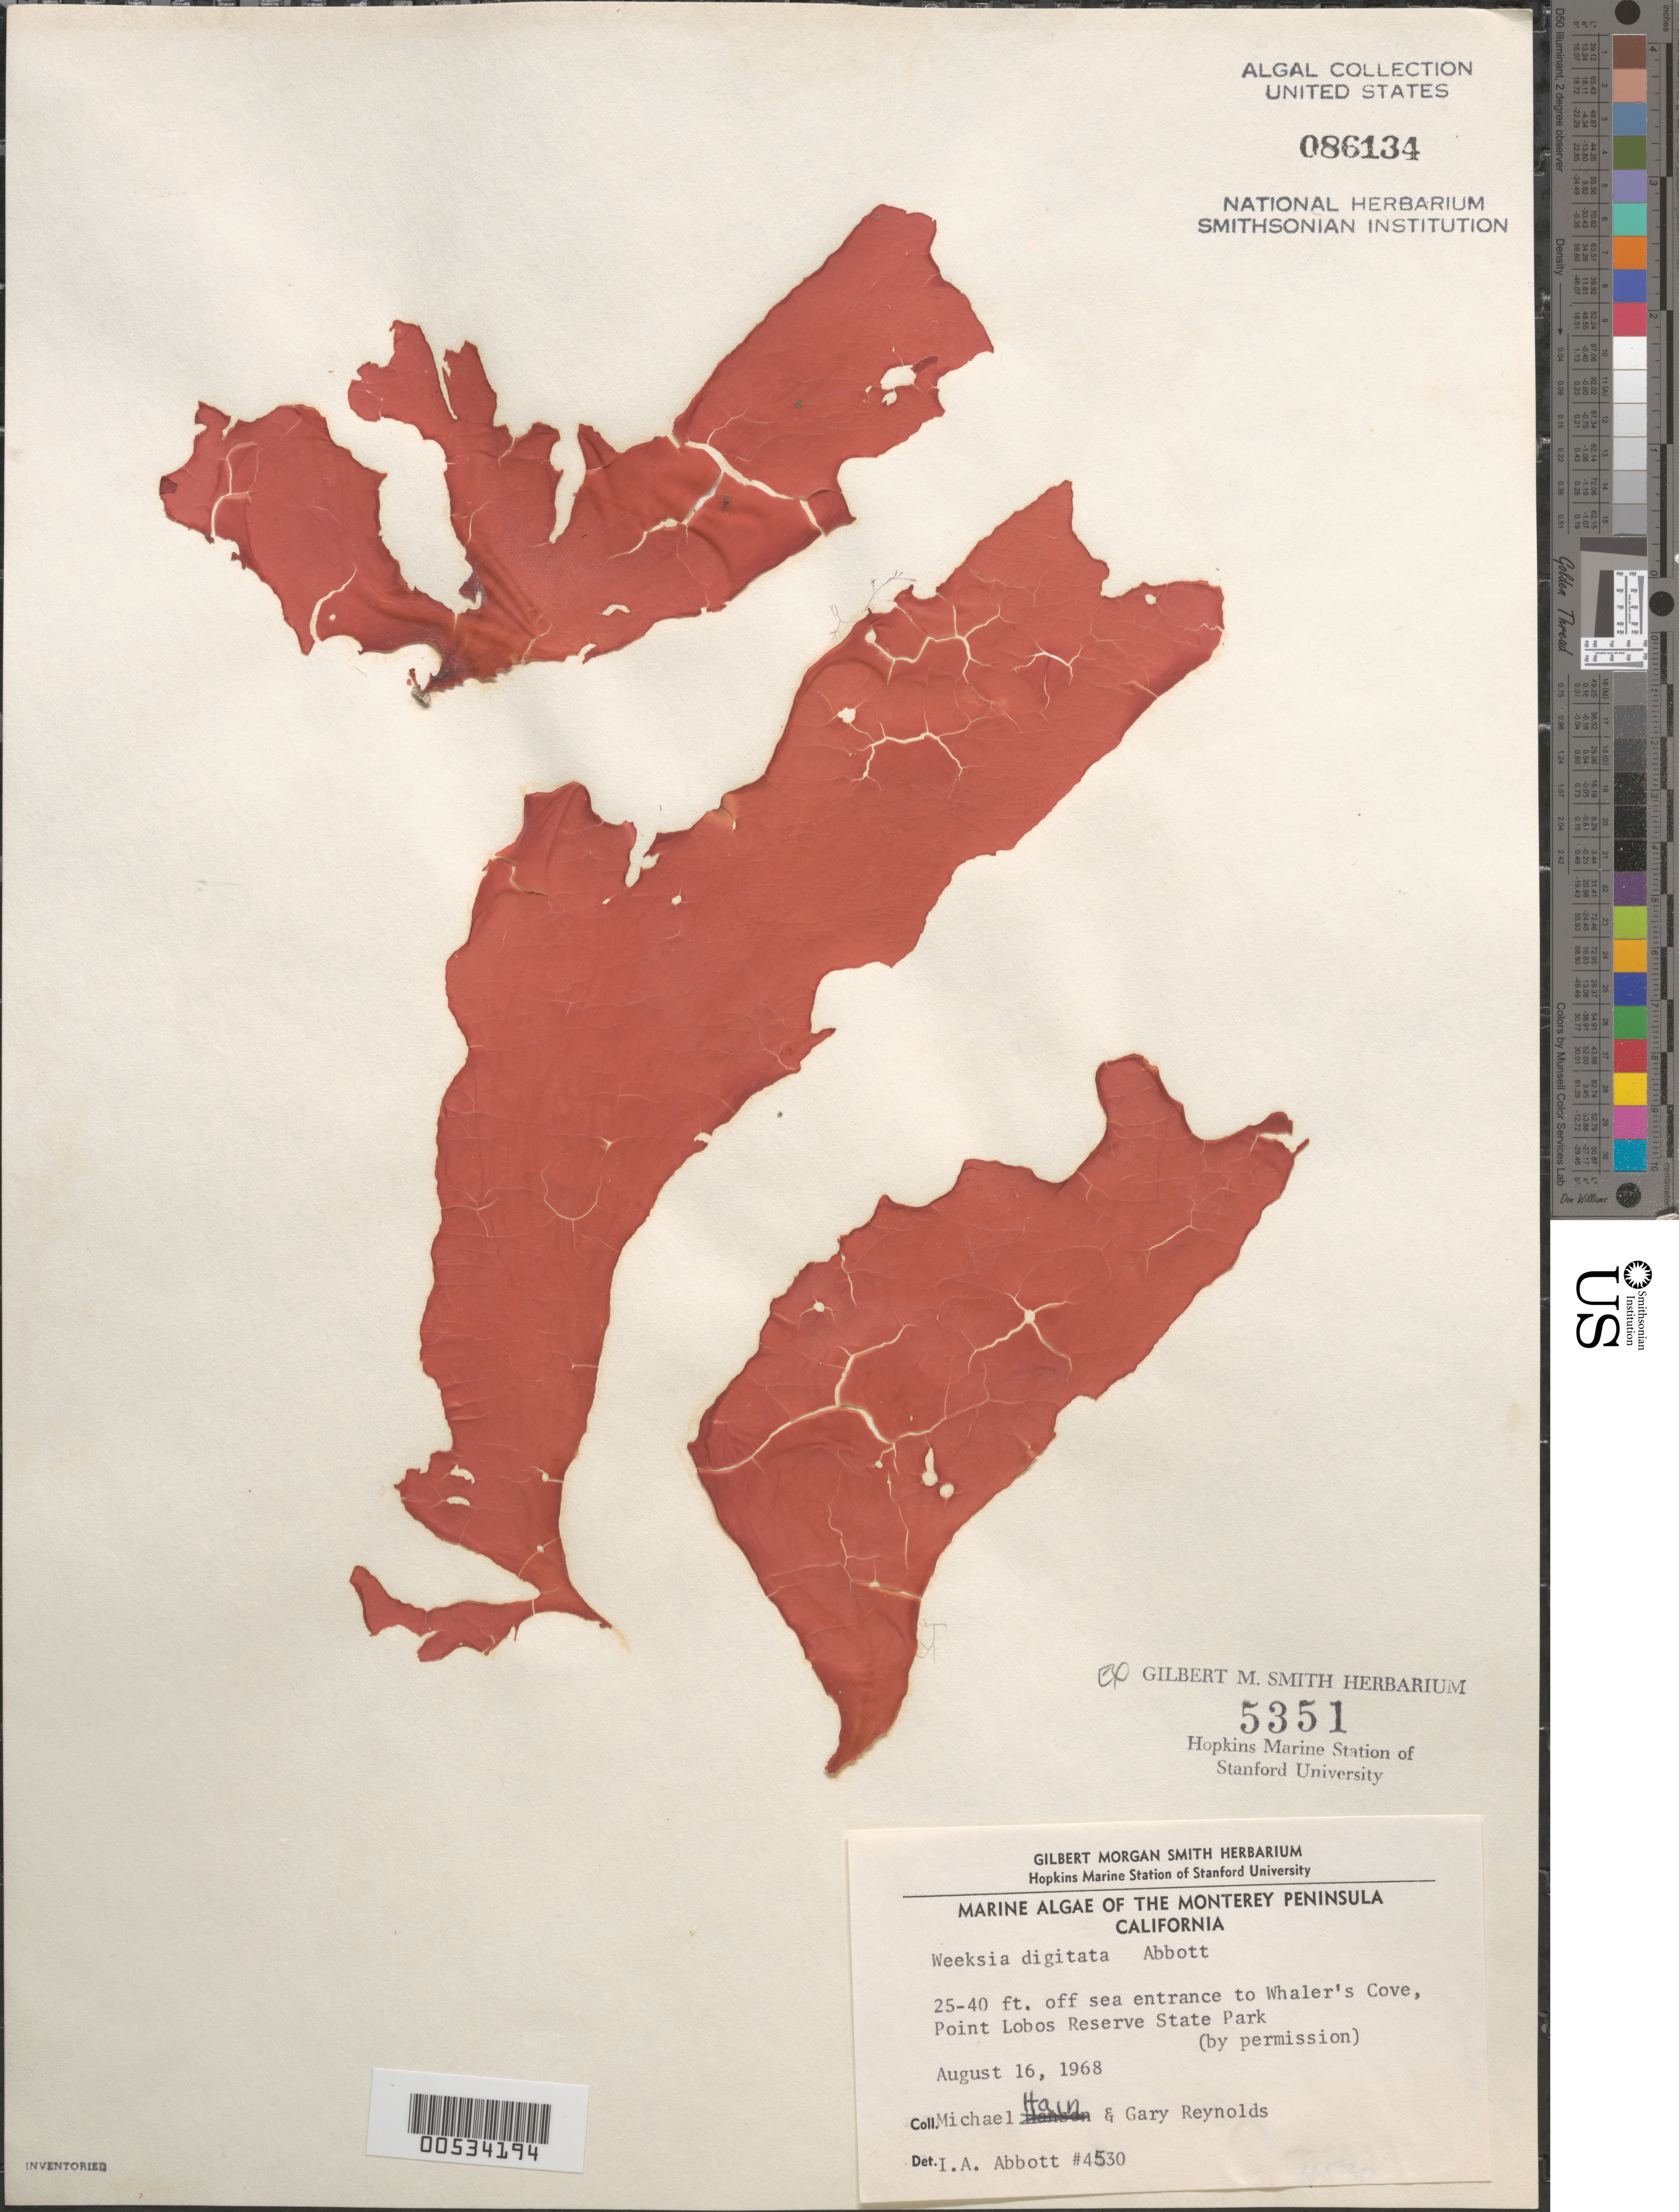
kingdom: Plantae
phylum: Rhodophyta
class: Florideophyceae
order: Gigartinales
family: Dumontiaceae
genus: Weeksia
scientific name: Weeksia digitata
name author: I.A. Abbott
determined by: Abbott, Isabella A.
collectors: M. Hain & G. Reynolds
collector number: IAA 4530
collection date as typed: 16 Aug 1968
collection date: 1968-08-16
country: United States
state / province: California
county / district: Monterey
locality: Point Lobos State Reserve, off Whaler's Cove mouth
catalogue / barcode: US 86134